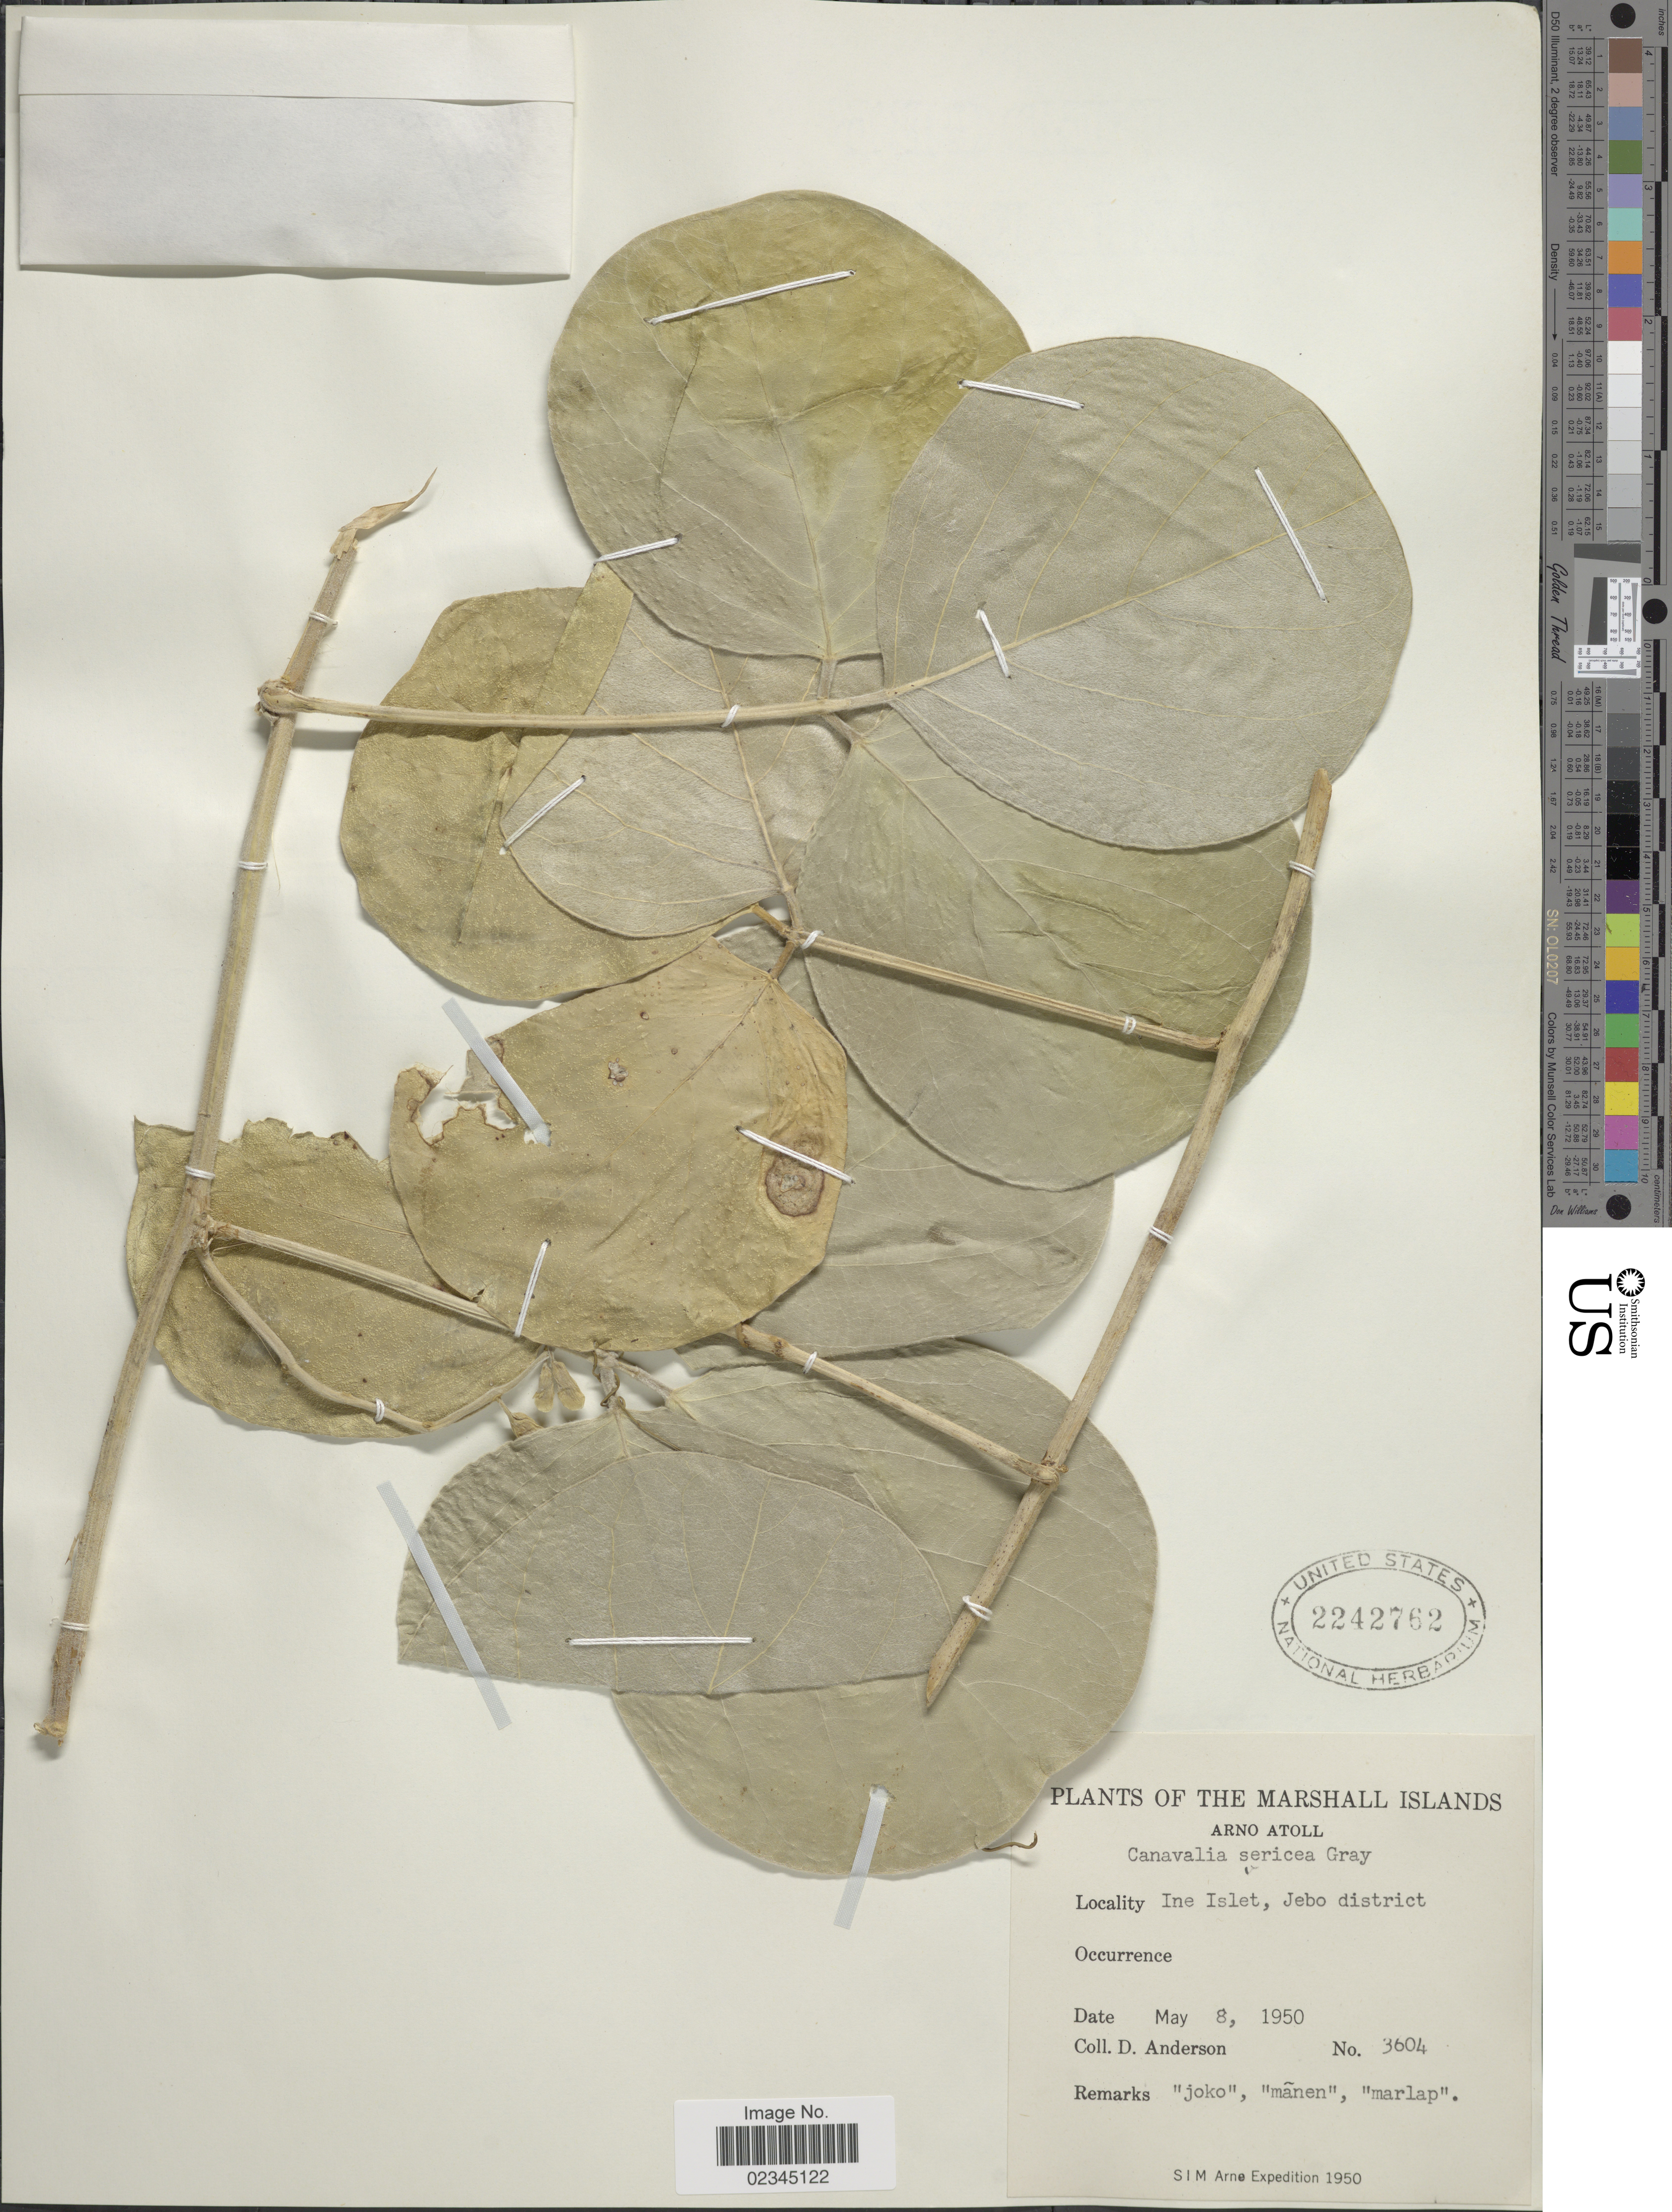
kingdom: Plantae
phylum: Tracheophyta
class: Magnoliopsida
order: Fabales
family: Fabaceae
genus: Canavalia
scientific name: Canavalia sericea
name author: A. Gray in Wilkes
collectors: D. Anderson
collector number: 3604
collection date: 1950-05-08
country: Marshall Islands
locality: The Marshall Islands. Arno Atoll. Ine Islet, jebo district.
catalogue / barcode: US 2242762